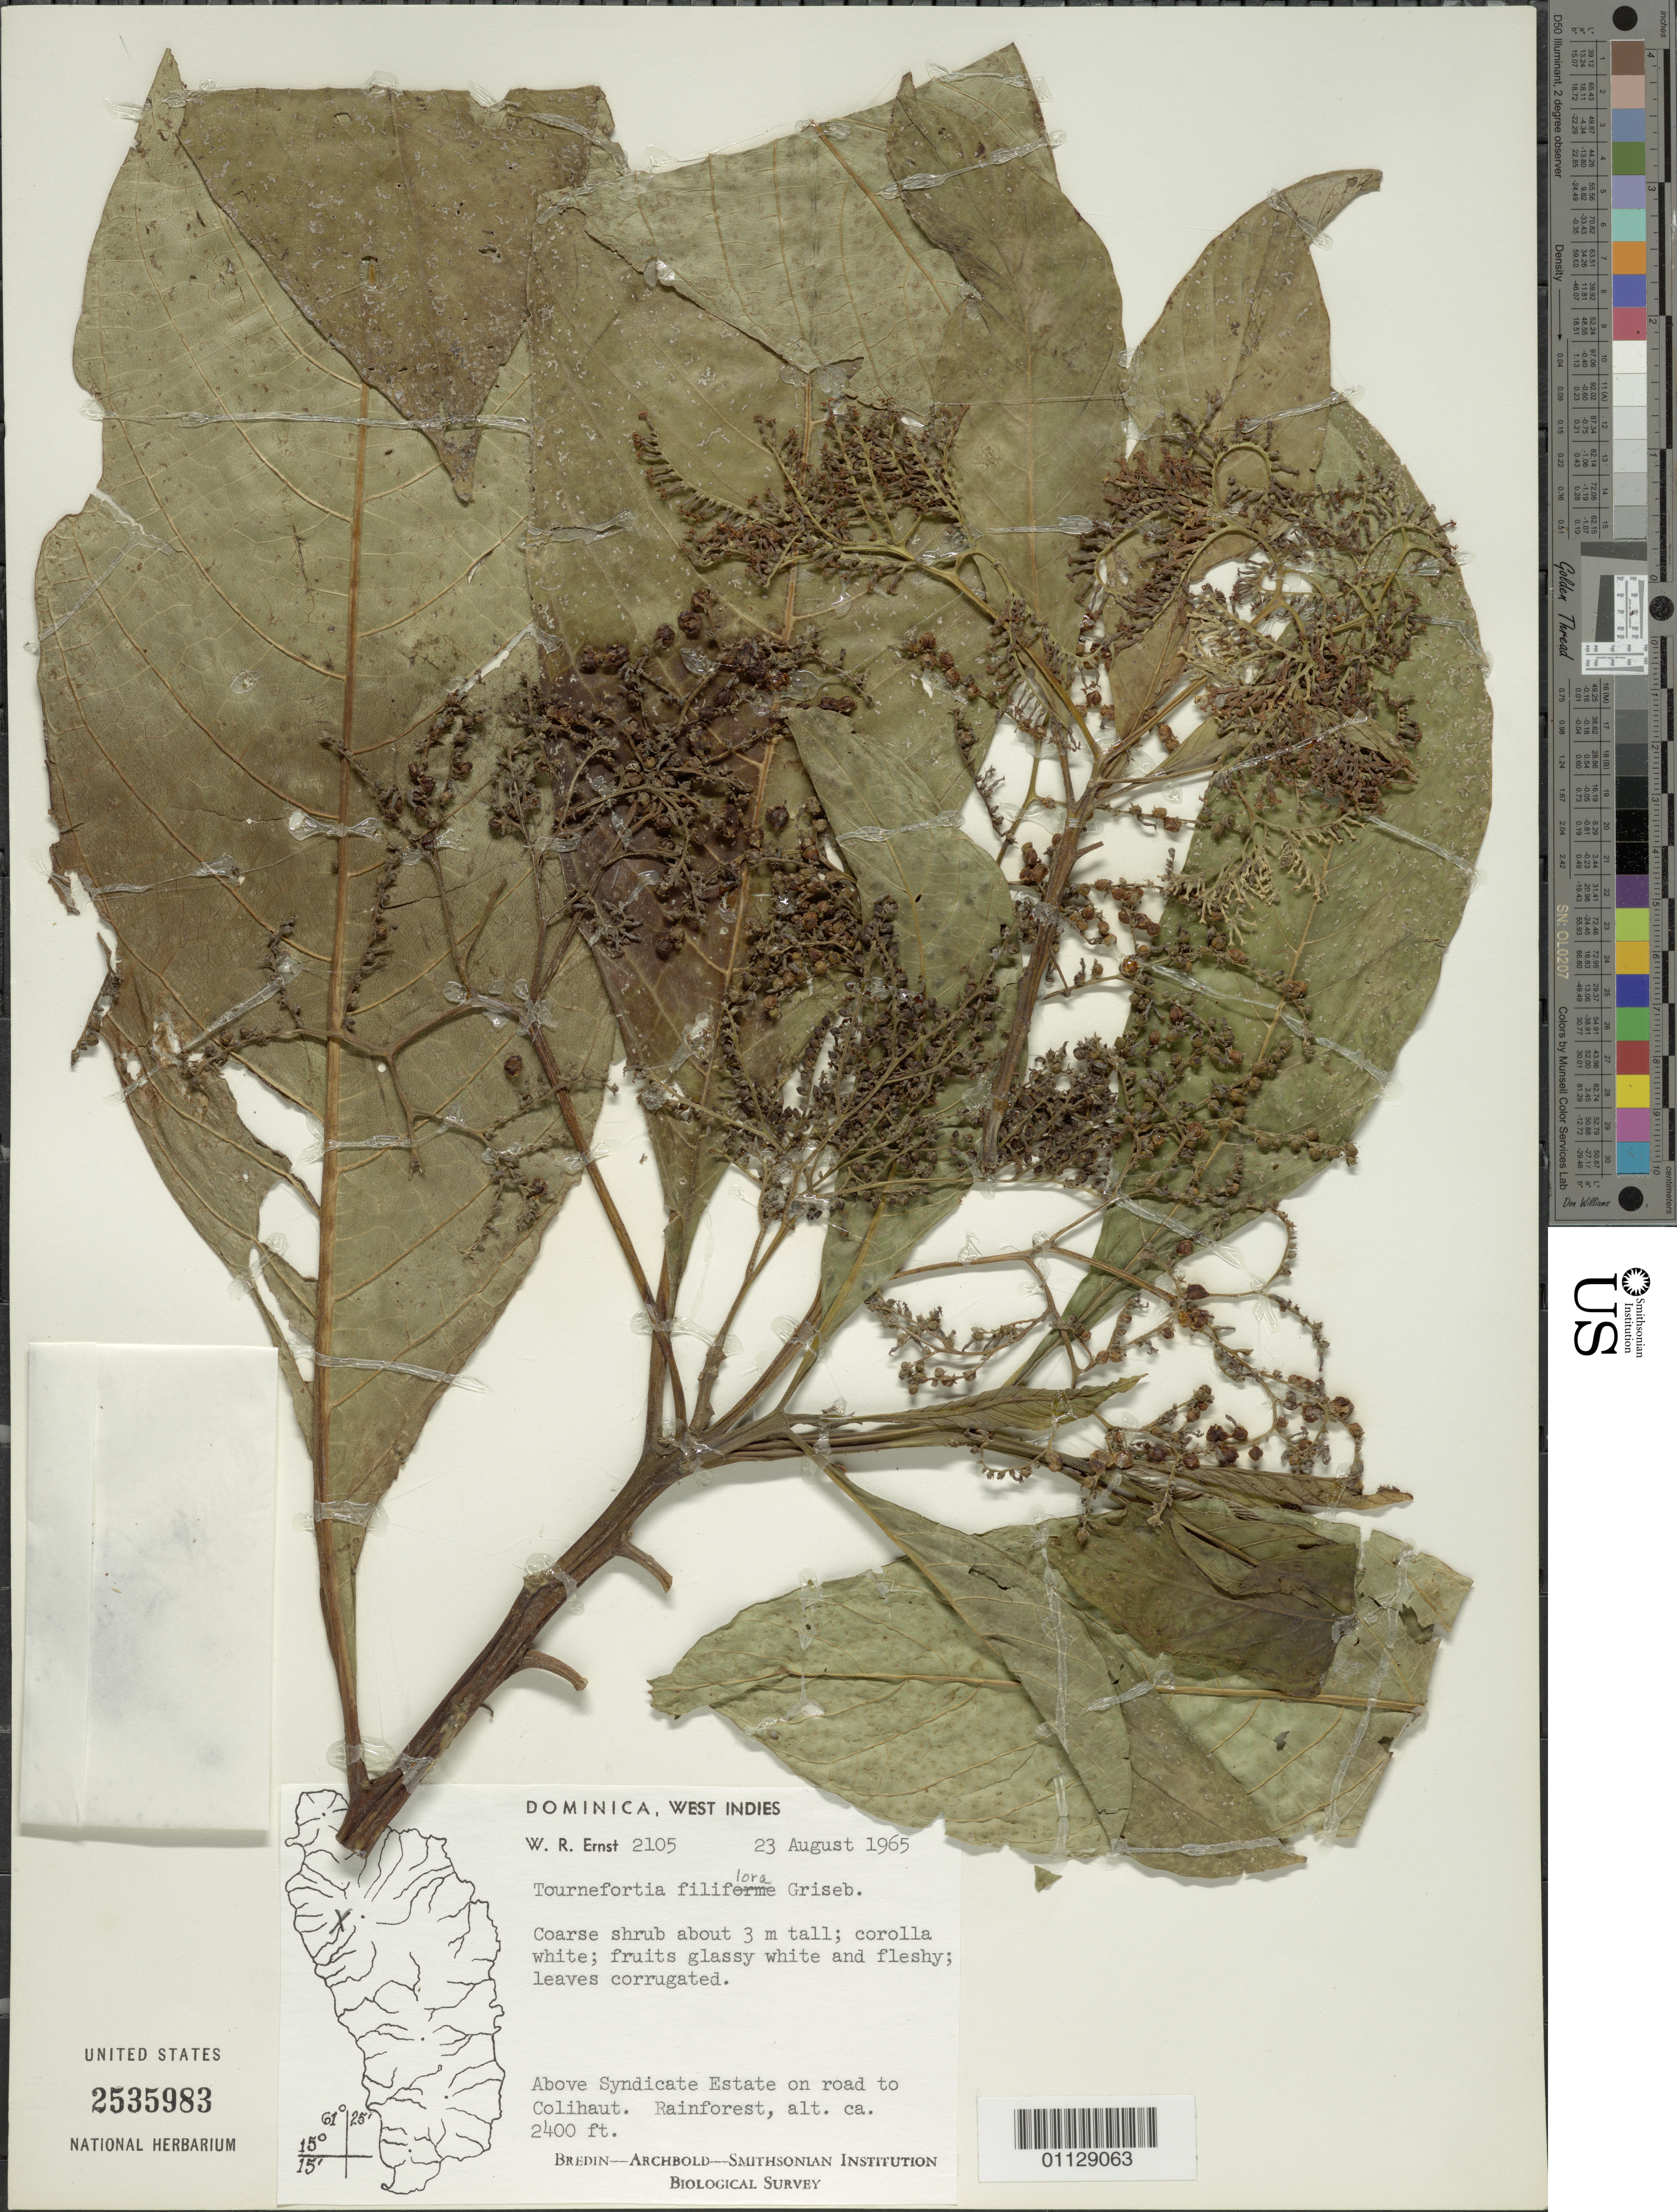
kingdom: Plantae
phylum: Tracheophyta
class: Magnoliopsida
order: Boraginales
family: Heliotropiaceae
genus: Tournefortia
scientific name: Tournefortia filiflora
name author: Griseb.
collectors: W. R. Ernst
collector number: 2105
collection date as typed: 23 Jul 1965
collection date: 1965-07-23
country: Dominica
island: Dominica I.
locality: Above Syndicate Estate on road to Colihaut, Rainforest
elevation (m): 732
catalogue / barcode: US 2535983